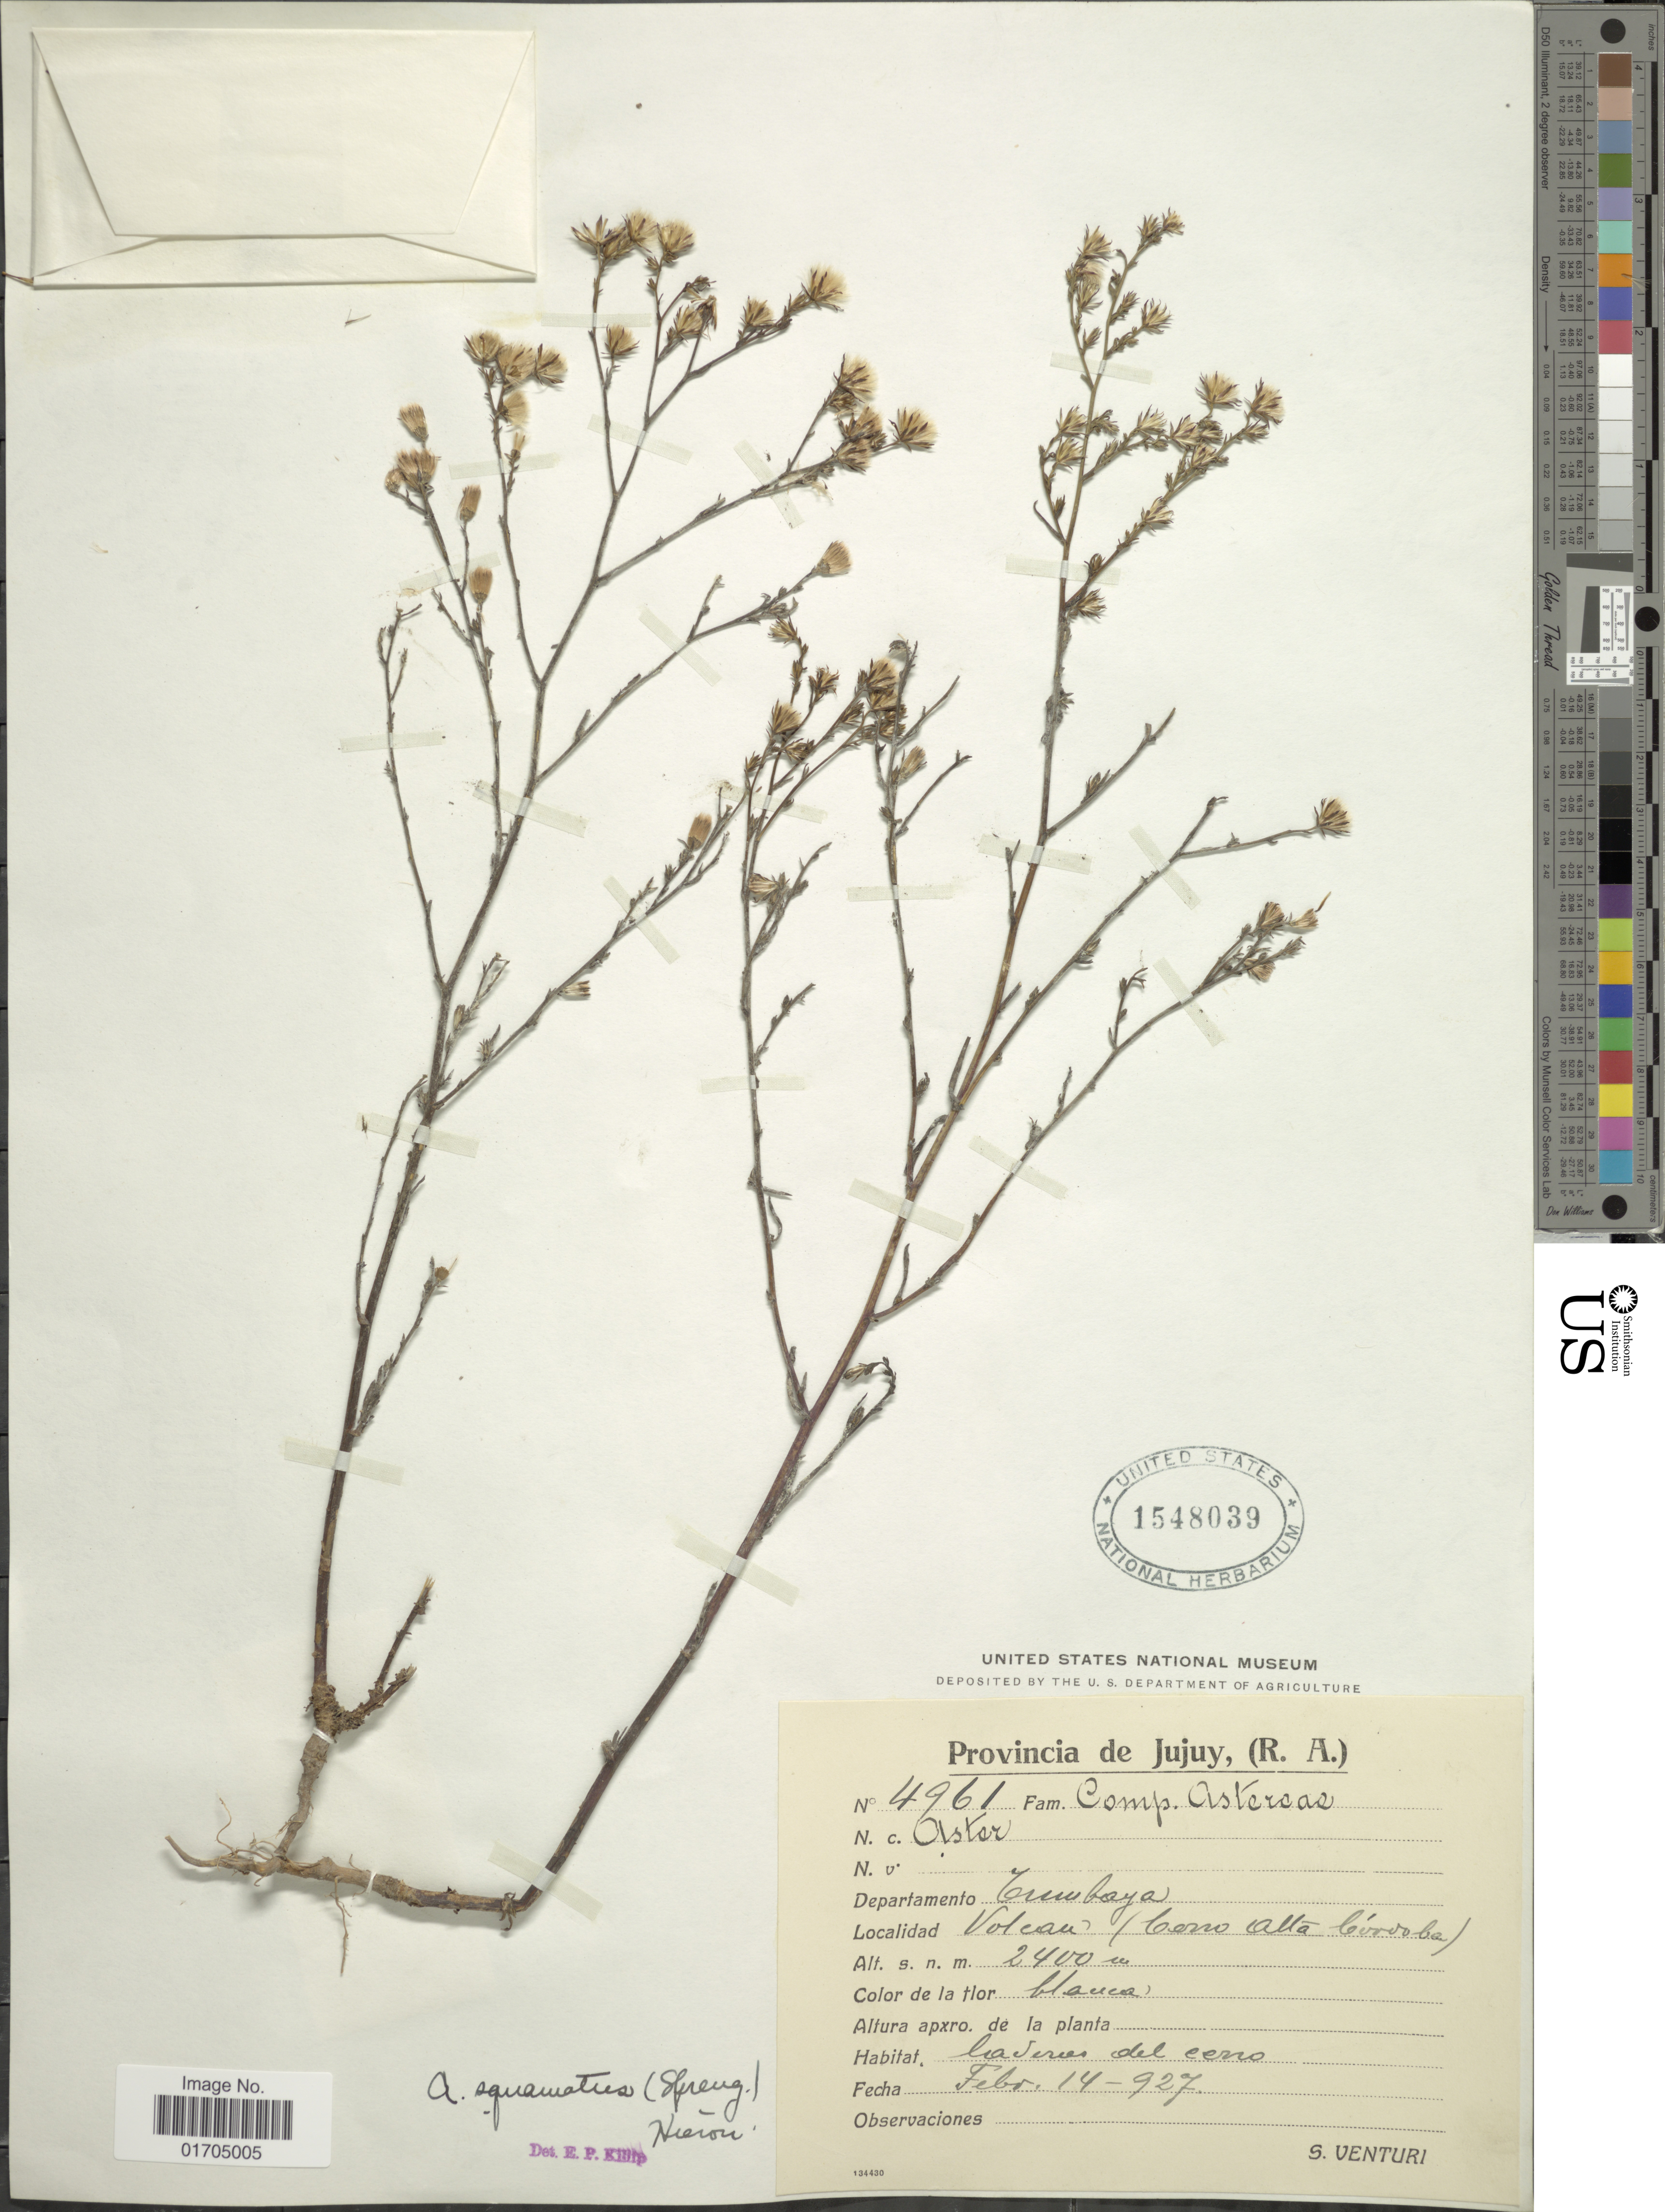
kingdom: Plantae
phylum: Tracheophyta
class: Magnoliopsida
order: Asterales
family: Asteraceae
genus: Symphyotrichum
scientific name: Symphyotrichum squamatum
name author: (Spreng.) G.L. Nesom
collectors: S. Venturi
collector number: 4961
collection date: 1927-02-14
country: Argentina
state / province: Jujuy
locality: Departamento Tumbaya, Volcan (Cerro Alta Córdoba)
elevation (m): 2400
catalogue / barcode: US 1548039